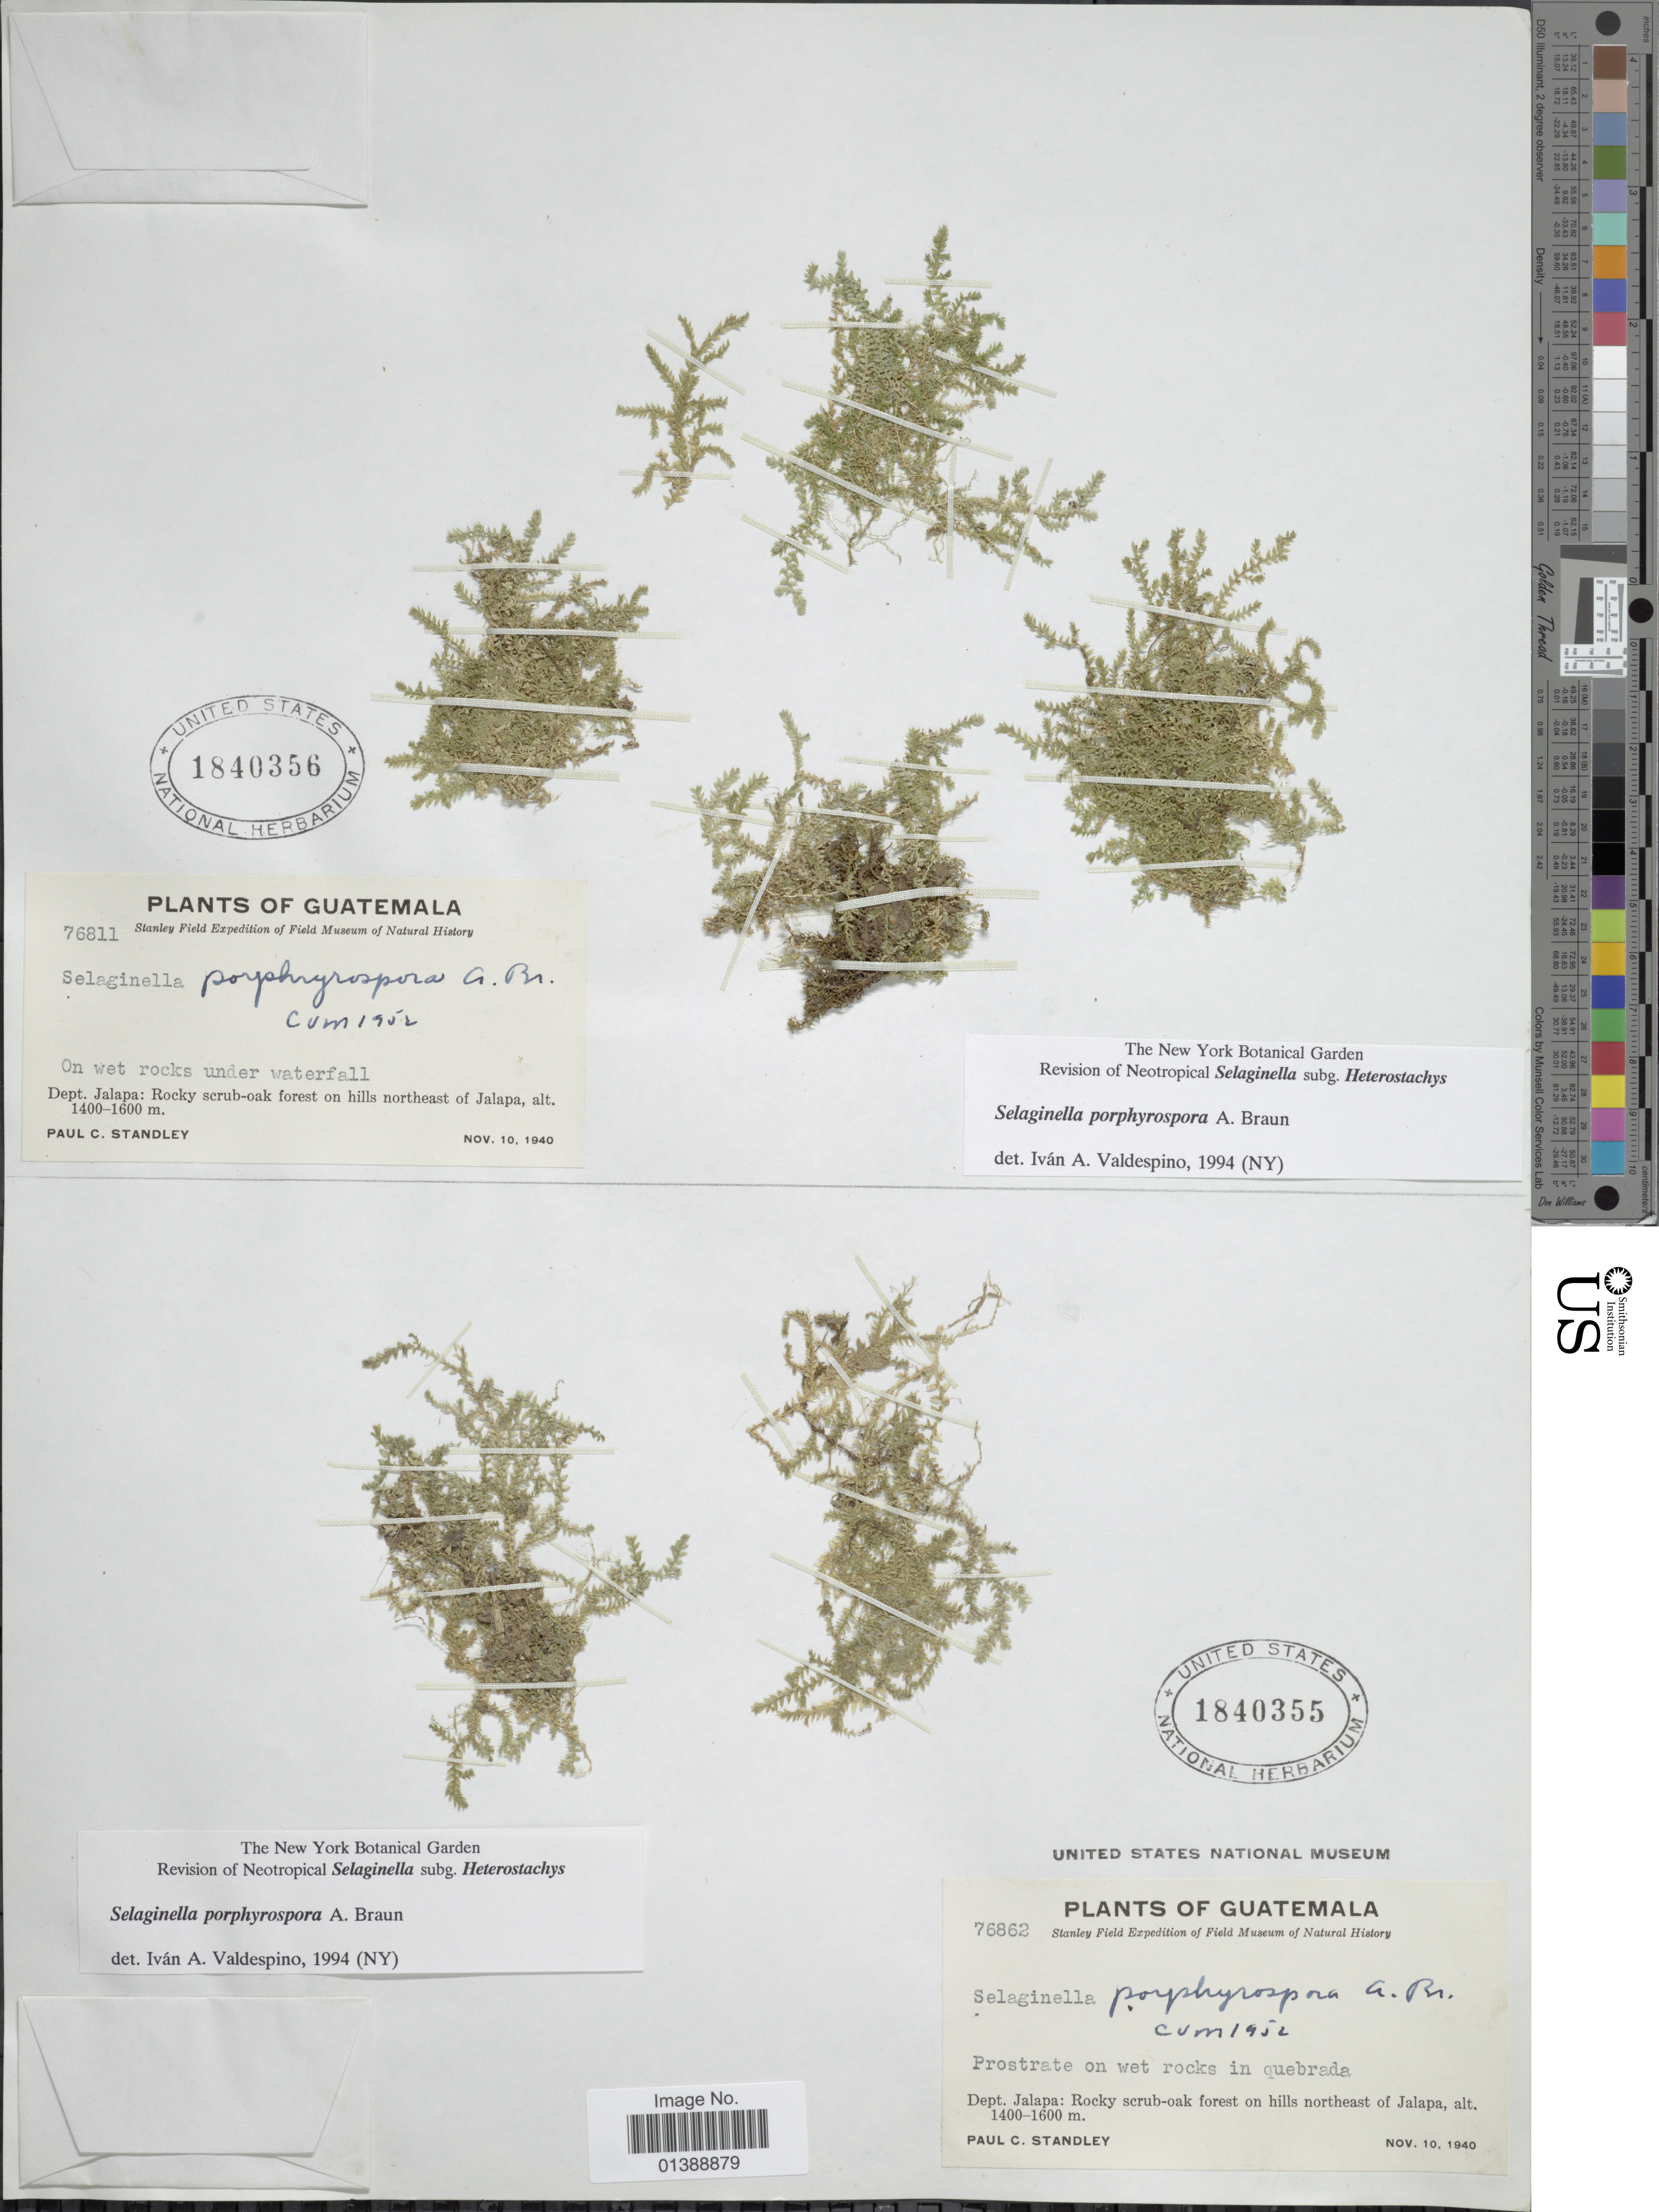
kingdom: Plantae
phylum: Tracheophyta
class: Lycopodiopsida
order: Selaginellales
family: Selaginellaceae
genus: Selaginella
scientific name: Selaginella porphyrospora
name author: A. Braun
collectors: P. C. Standley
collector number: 76862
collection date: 1940-11-10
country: Guatemala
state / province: Jalapa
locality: Rocky scrub-oak forest on hills northeast of Jalapa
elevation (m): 1400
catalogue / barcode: US 1840355